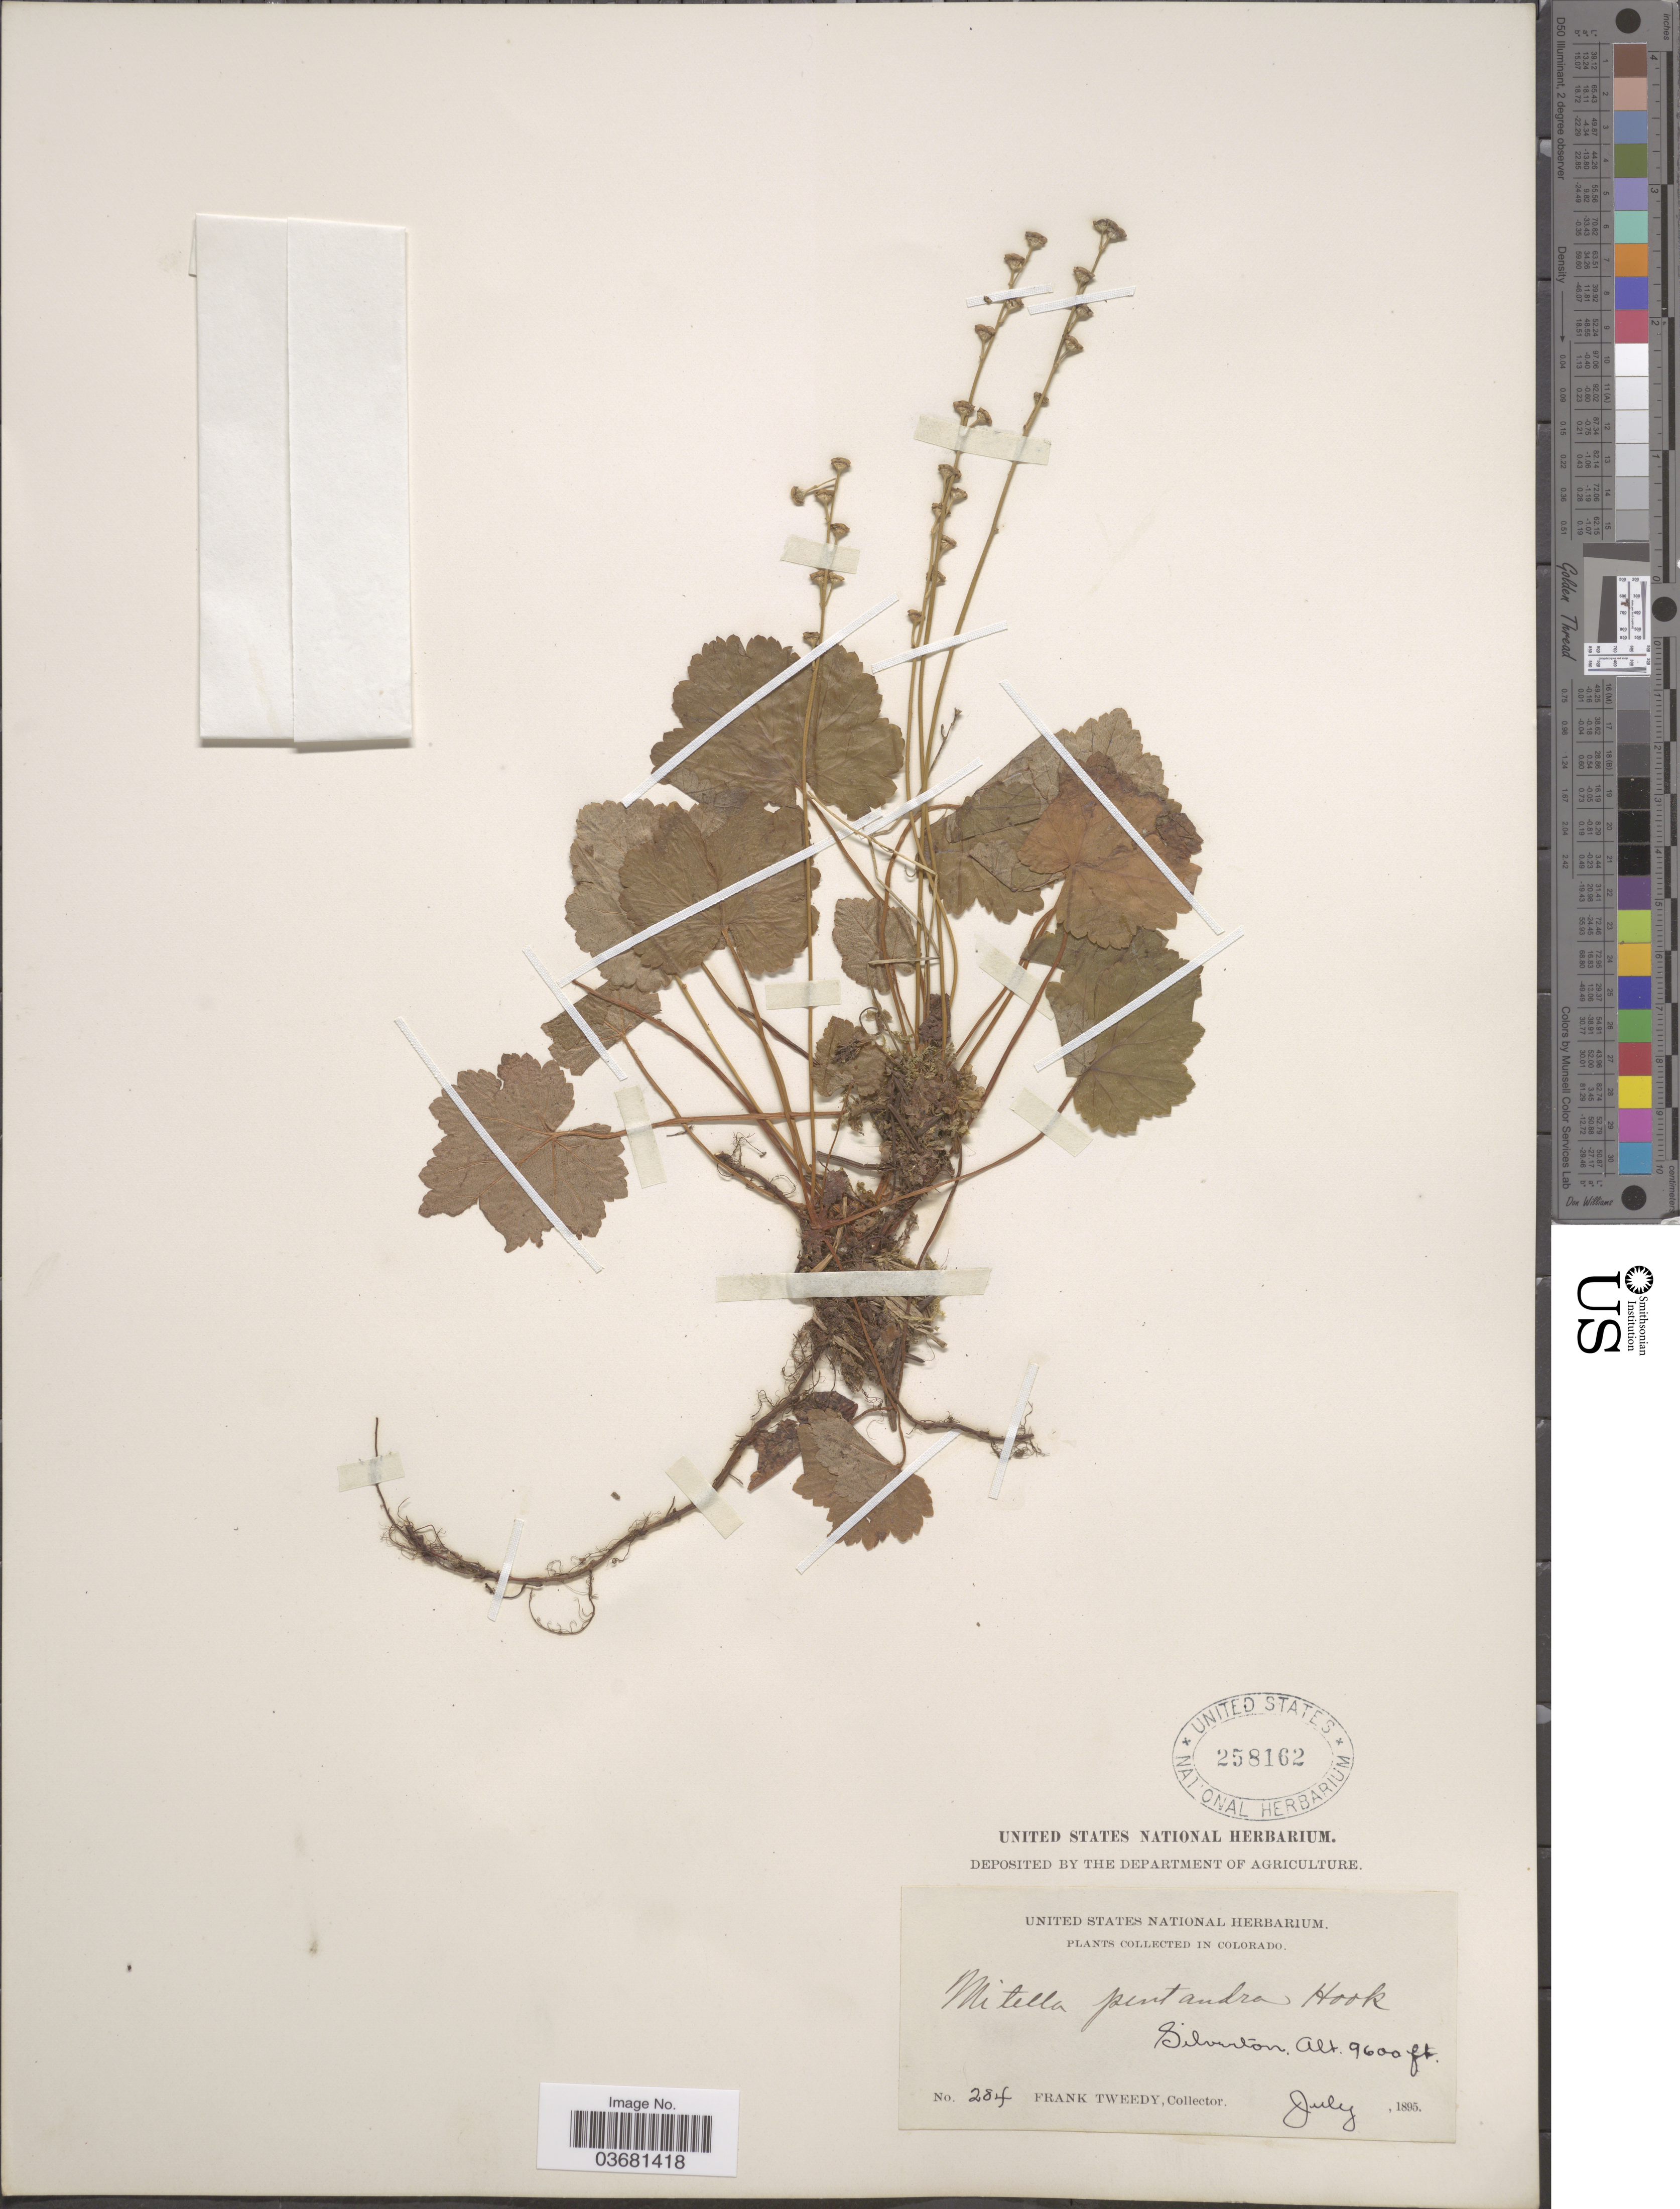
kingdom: Plantae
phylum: Tracheophyta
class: Magnoliopsida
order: Saxifragales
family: Saxifragaceae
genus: Mitella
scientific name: Mitella pentandra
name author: Hook.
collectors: F. Tweedy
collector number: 284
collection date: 1895-07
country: United States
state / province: Colorado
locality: Silverton.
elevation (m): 2926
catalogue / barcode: US 258162